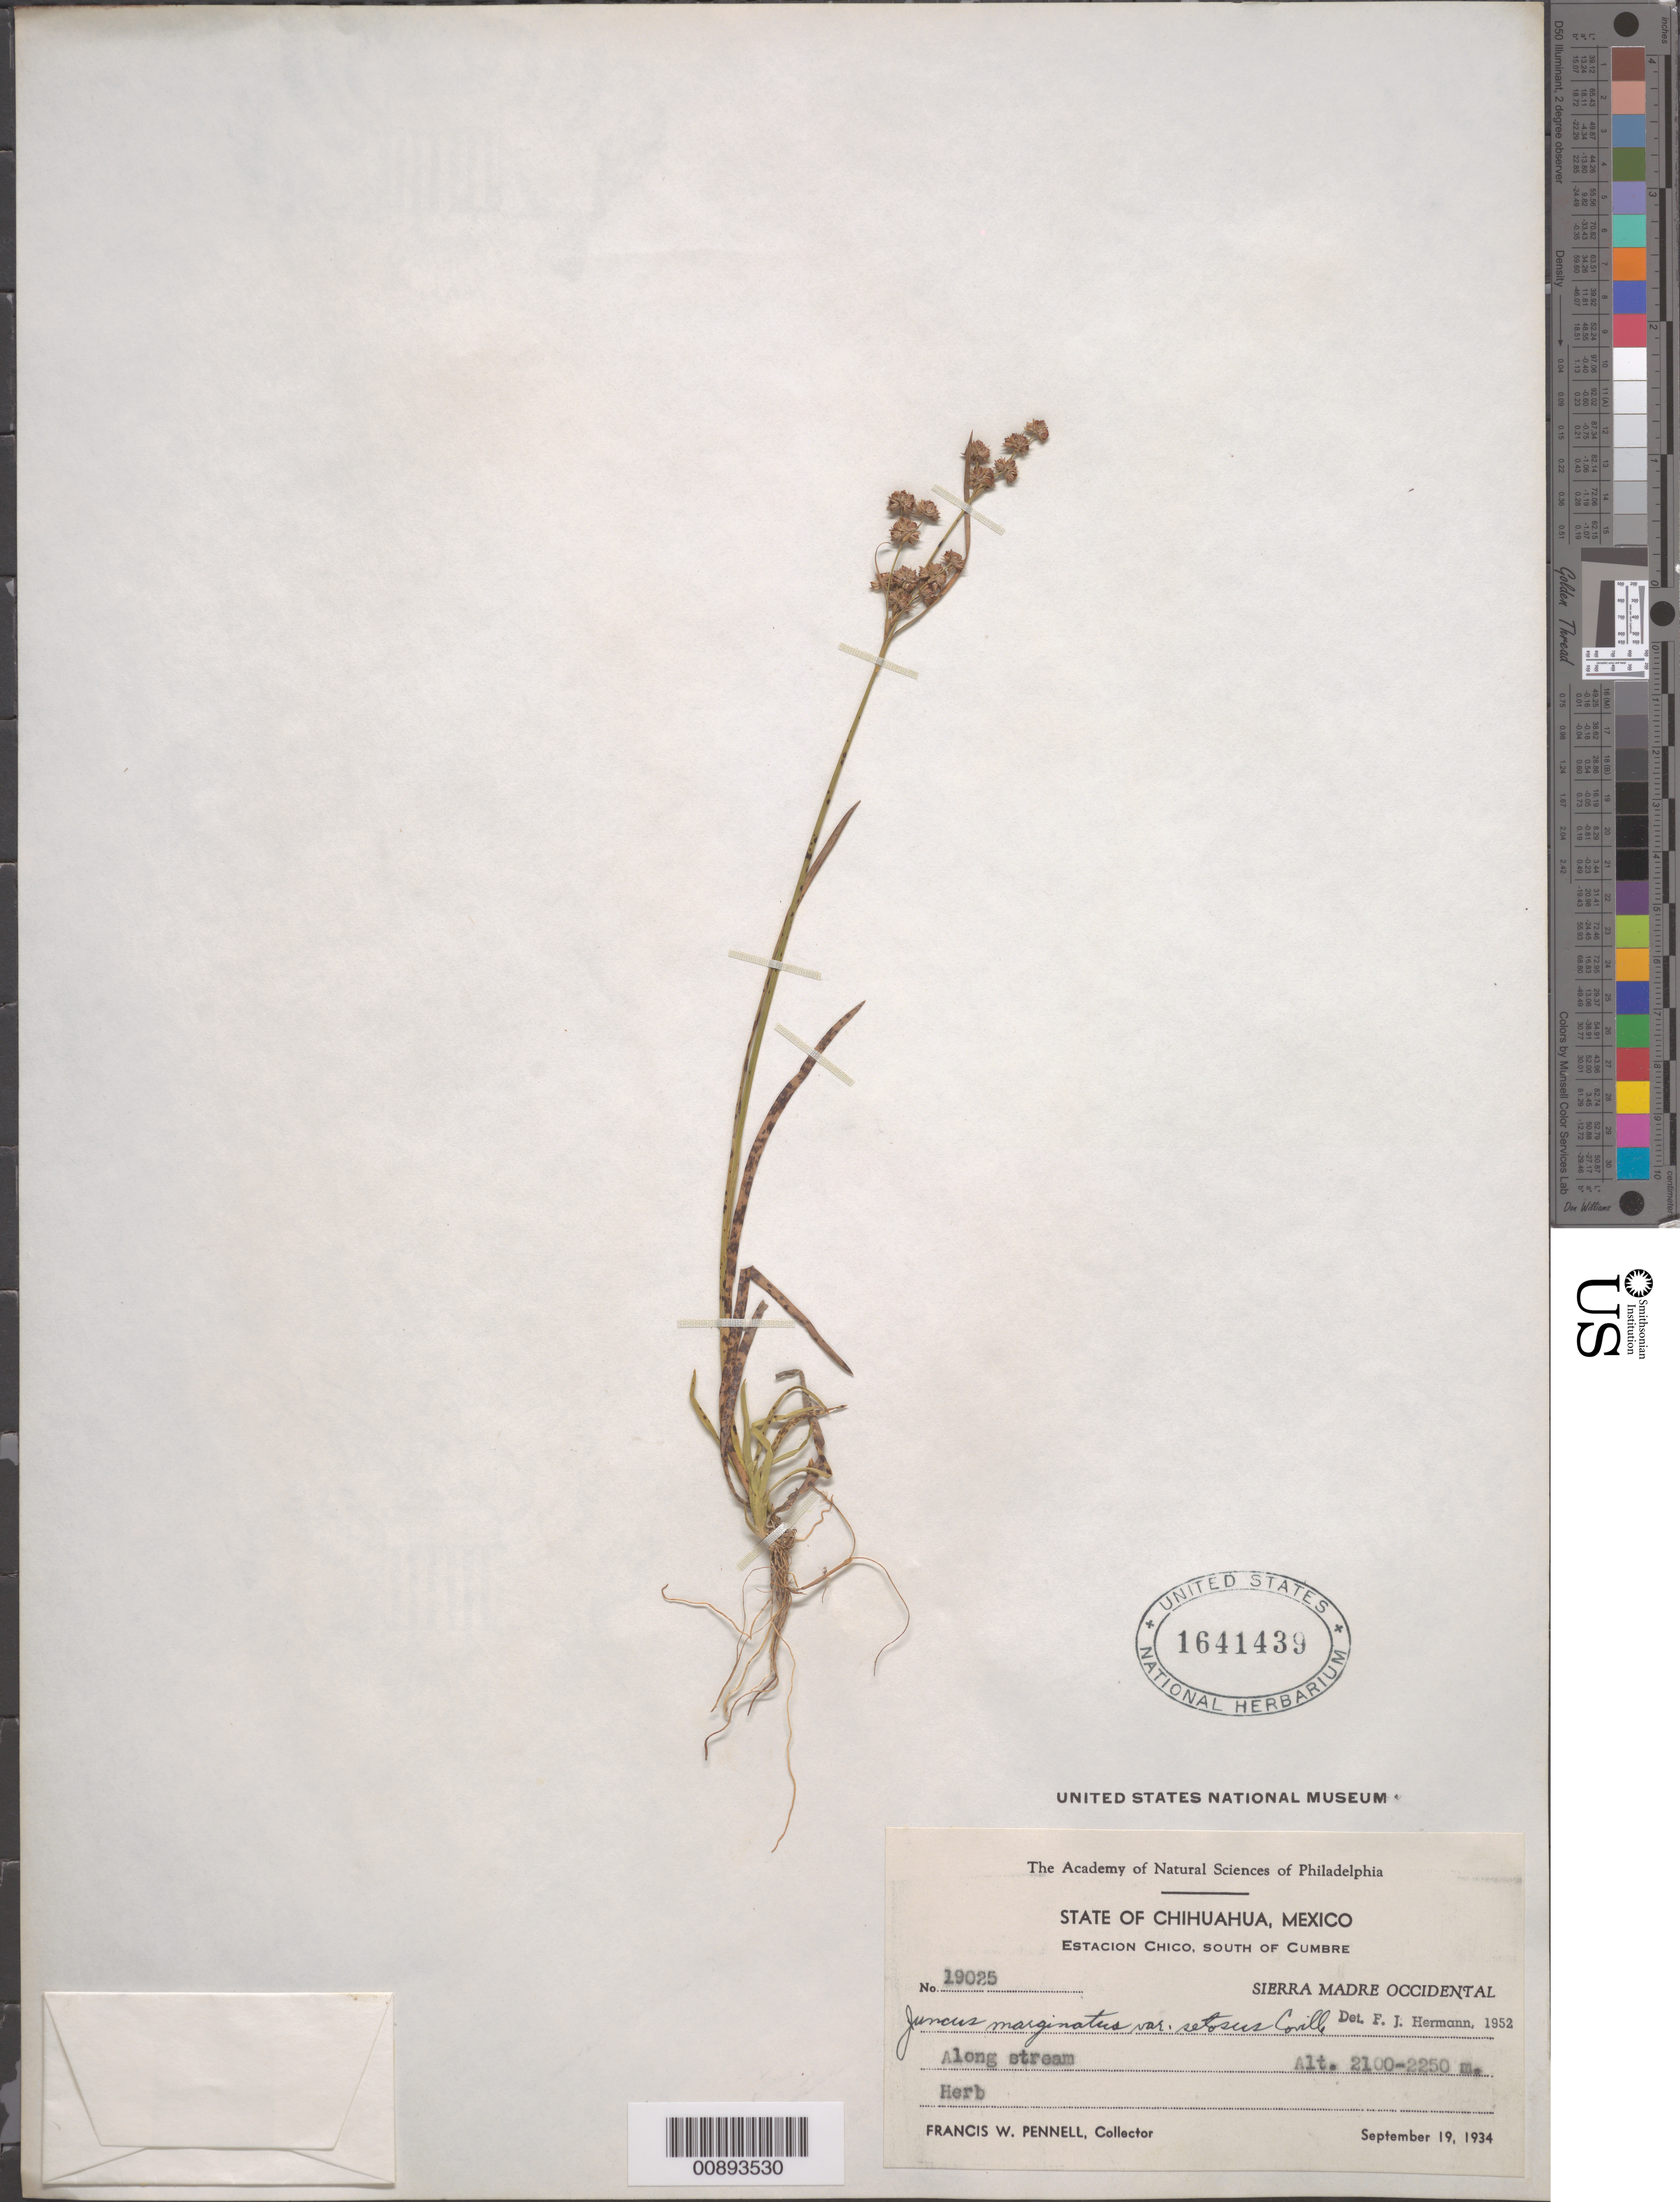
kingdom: Plantae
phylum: Tracheophyta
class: Liliopsida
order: Poales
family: Juncaceae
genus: Juncus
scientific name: Juncus marginatus var. setosus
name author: Coville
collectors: F. W. Pennell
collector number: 19025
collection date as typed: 19 Sep 1934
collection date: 1934-09-19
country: Mexico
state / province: Chihuahua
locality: Estación Chico, south of Cumbre. Sierra Madre Occidental, Chihuahua.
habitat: Along stream.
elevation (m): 2250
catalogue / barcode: US 1641439